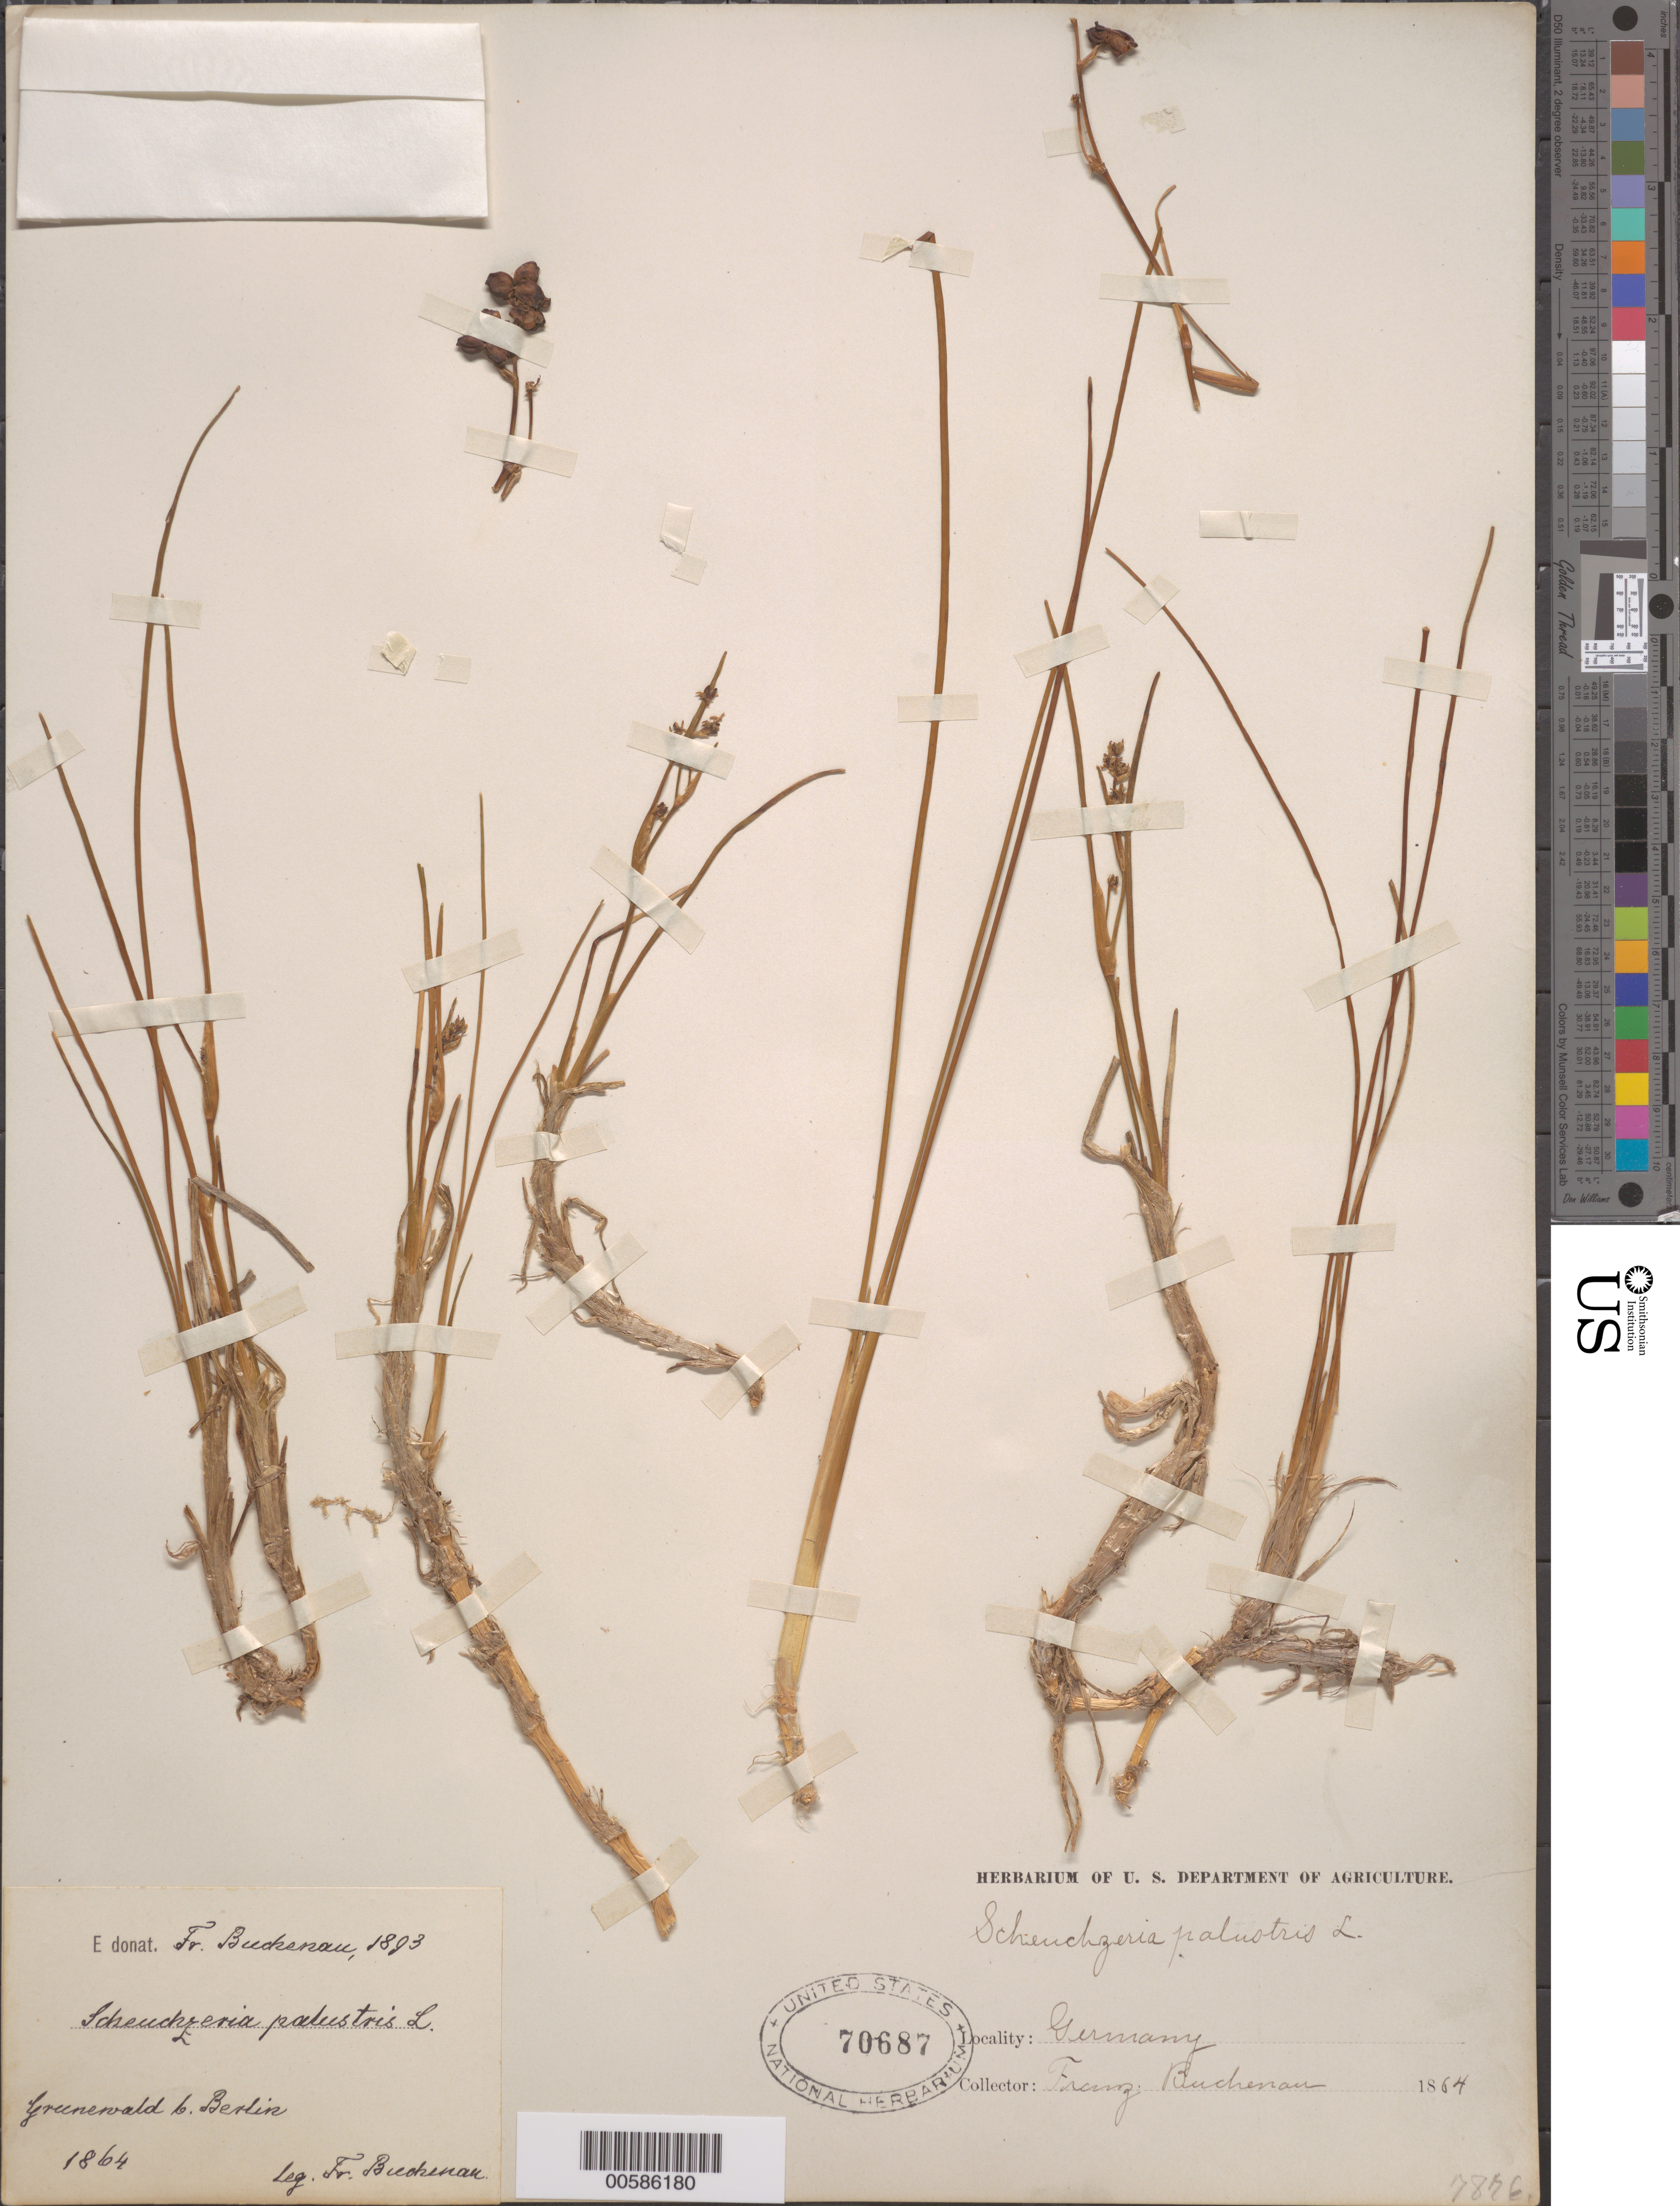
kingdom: Plantae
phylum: Tracheophyta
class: Liliopsida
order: Alismatales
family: Scheuchzeriaceae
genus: Scheuchzeria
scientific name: Scheuchzeria palustris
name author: L.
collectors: F. Buchenau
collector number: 1893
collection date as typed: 1864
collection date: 1864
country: Germany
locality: Berlin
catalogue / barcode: US 70687